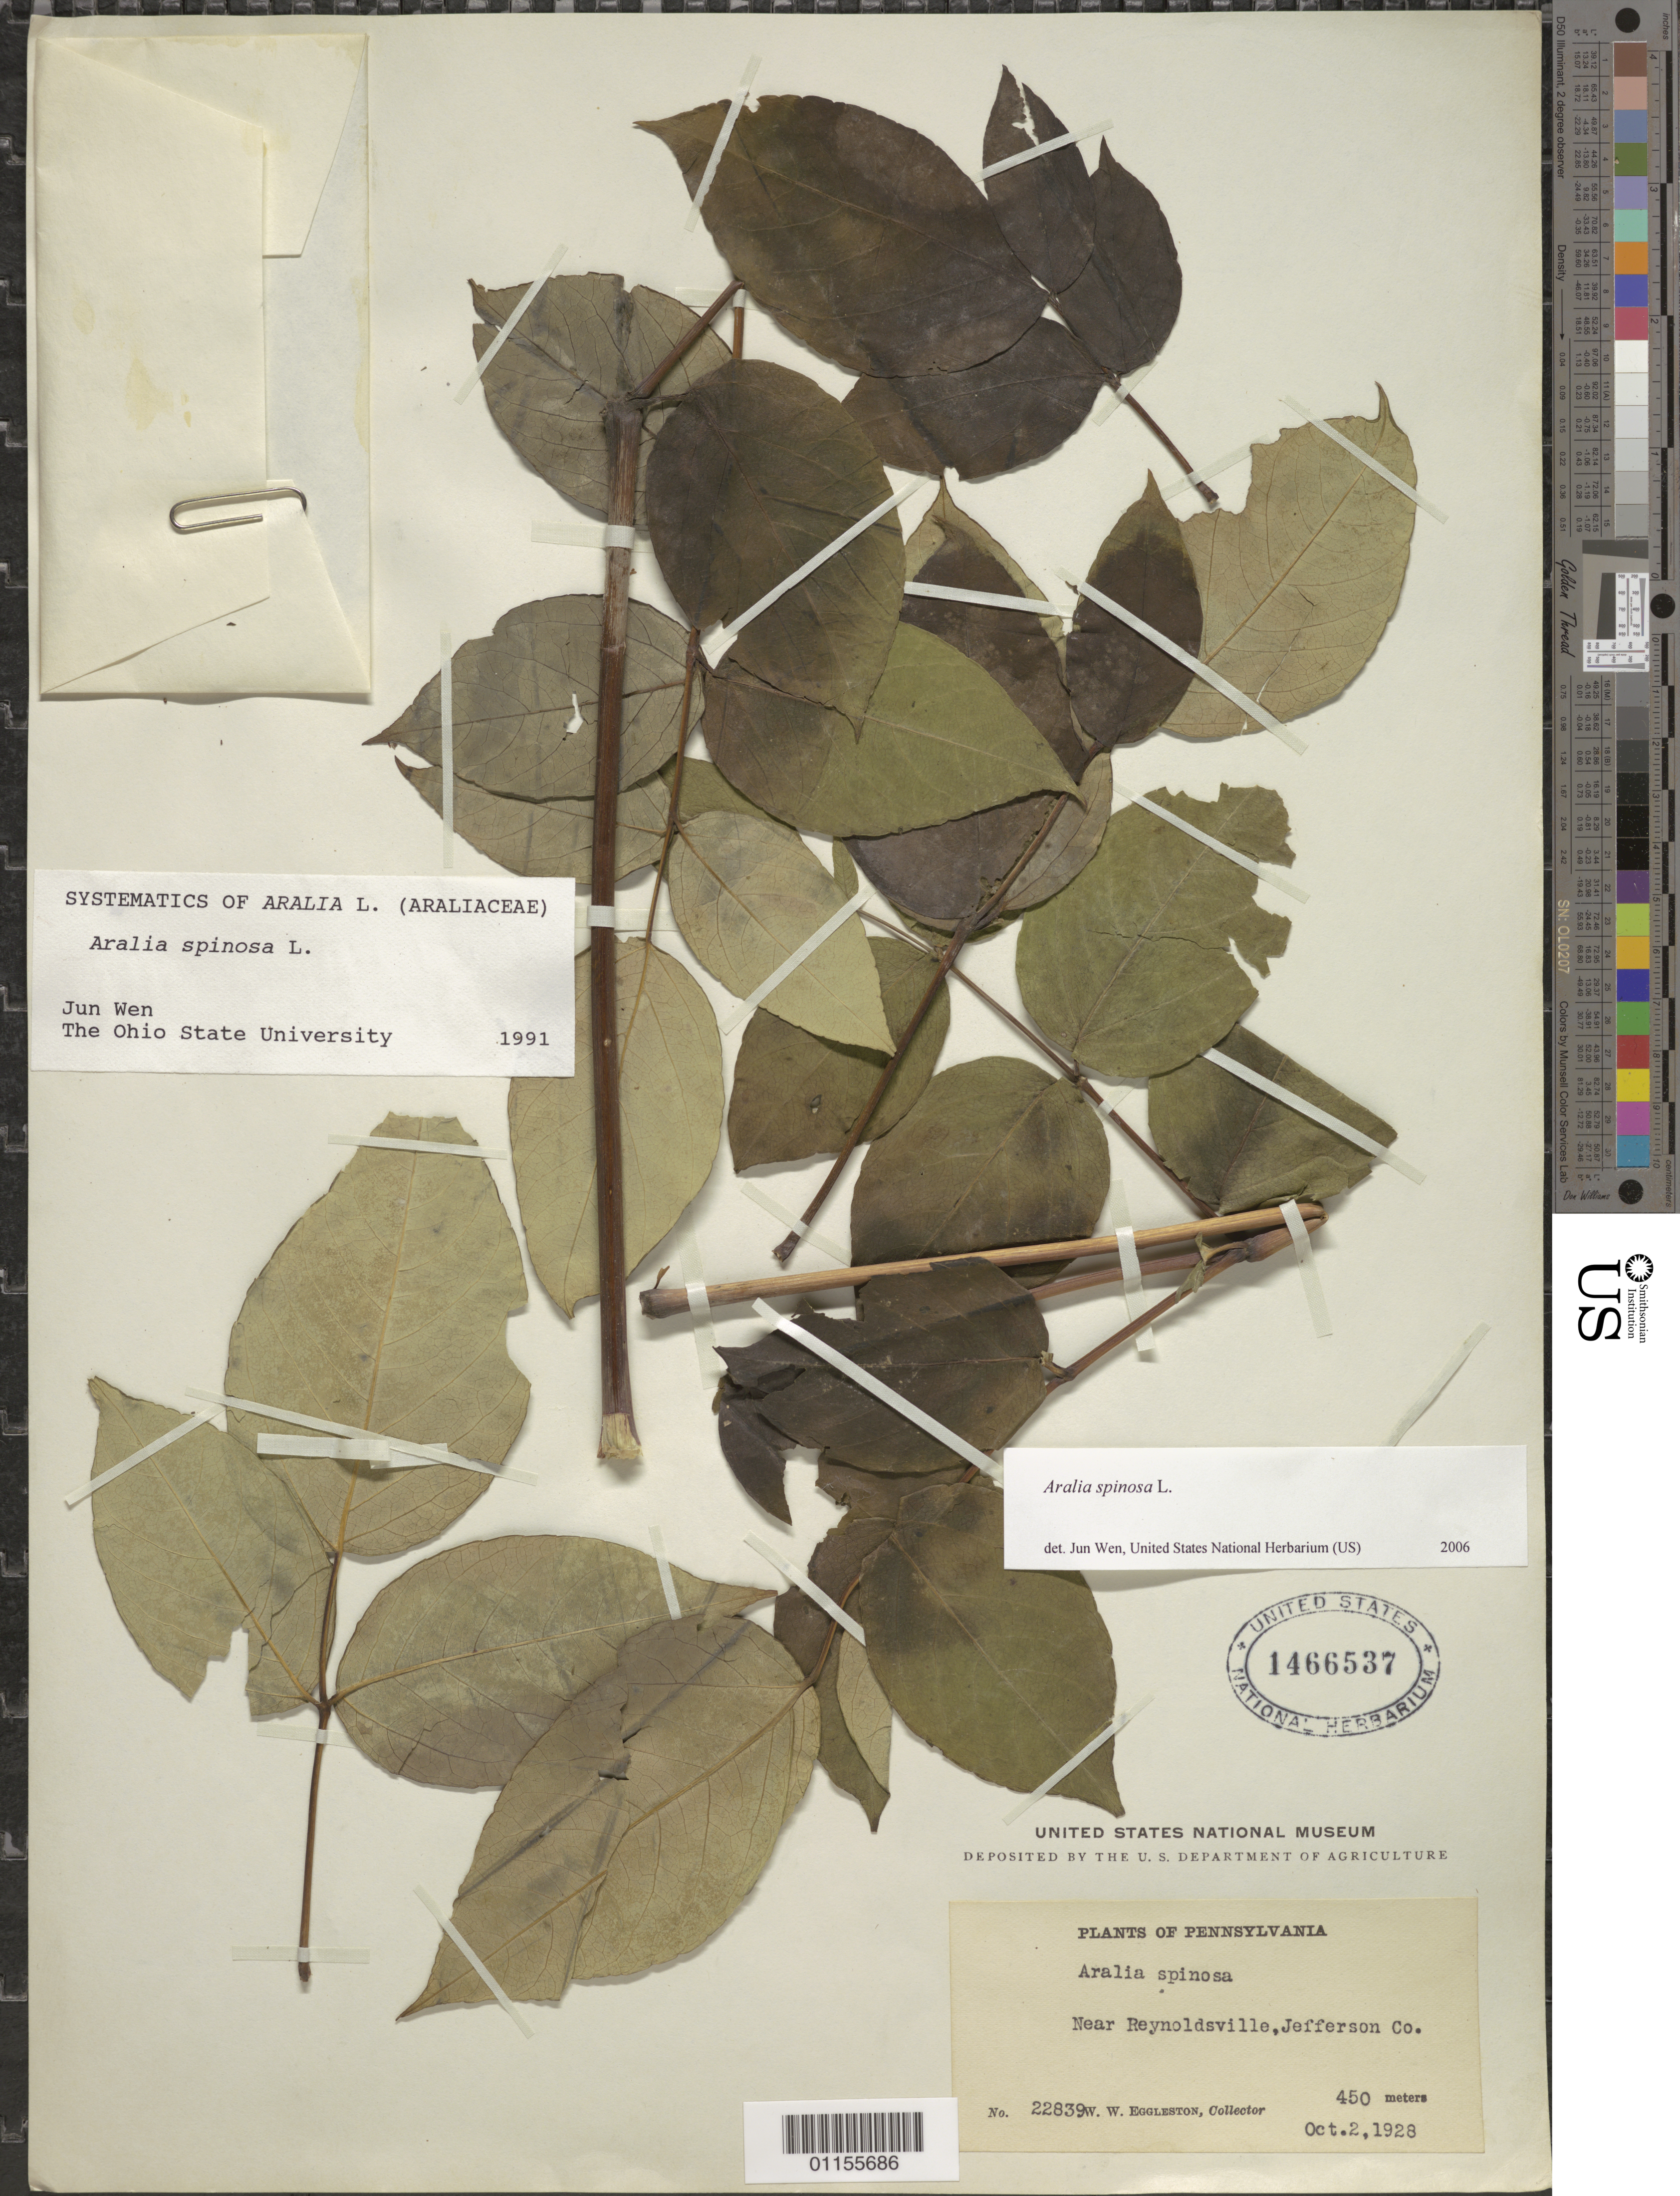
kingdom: Plantae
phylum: Tracheophyta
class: Magnoliopsida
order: Apiales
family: Araliaceae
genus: Aralia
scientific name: Aralia spinosa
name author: L.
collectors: W. W. Eggleston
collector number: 22839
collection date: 1928-10-02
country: United States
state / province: Pennsylvania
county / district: Jefferson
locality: Near Reynoldsville.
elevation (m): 450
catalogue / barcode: US 1466537